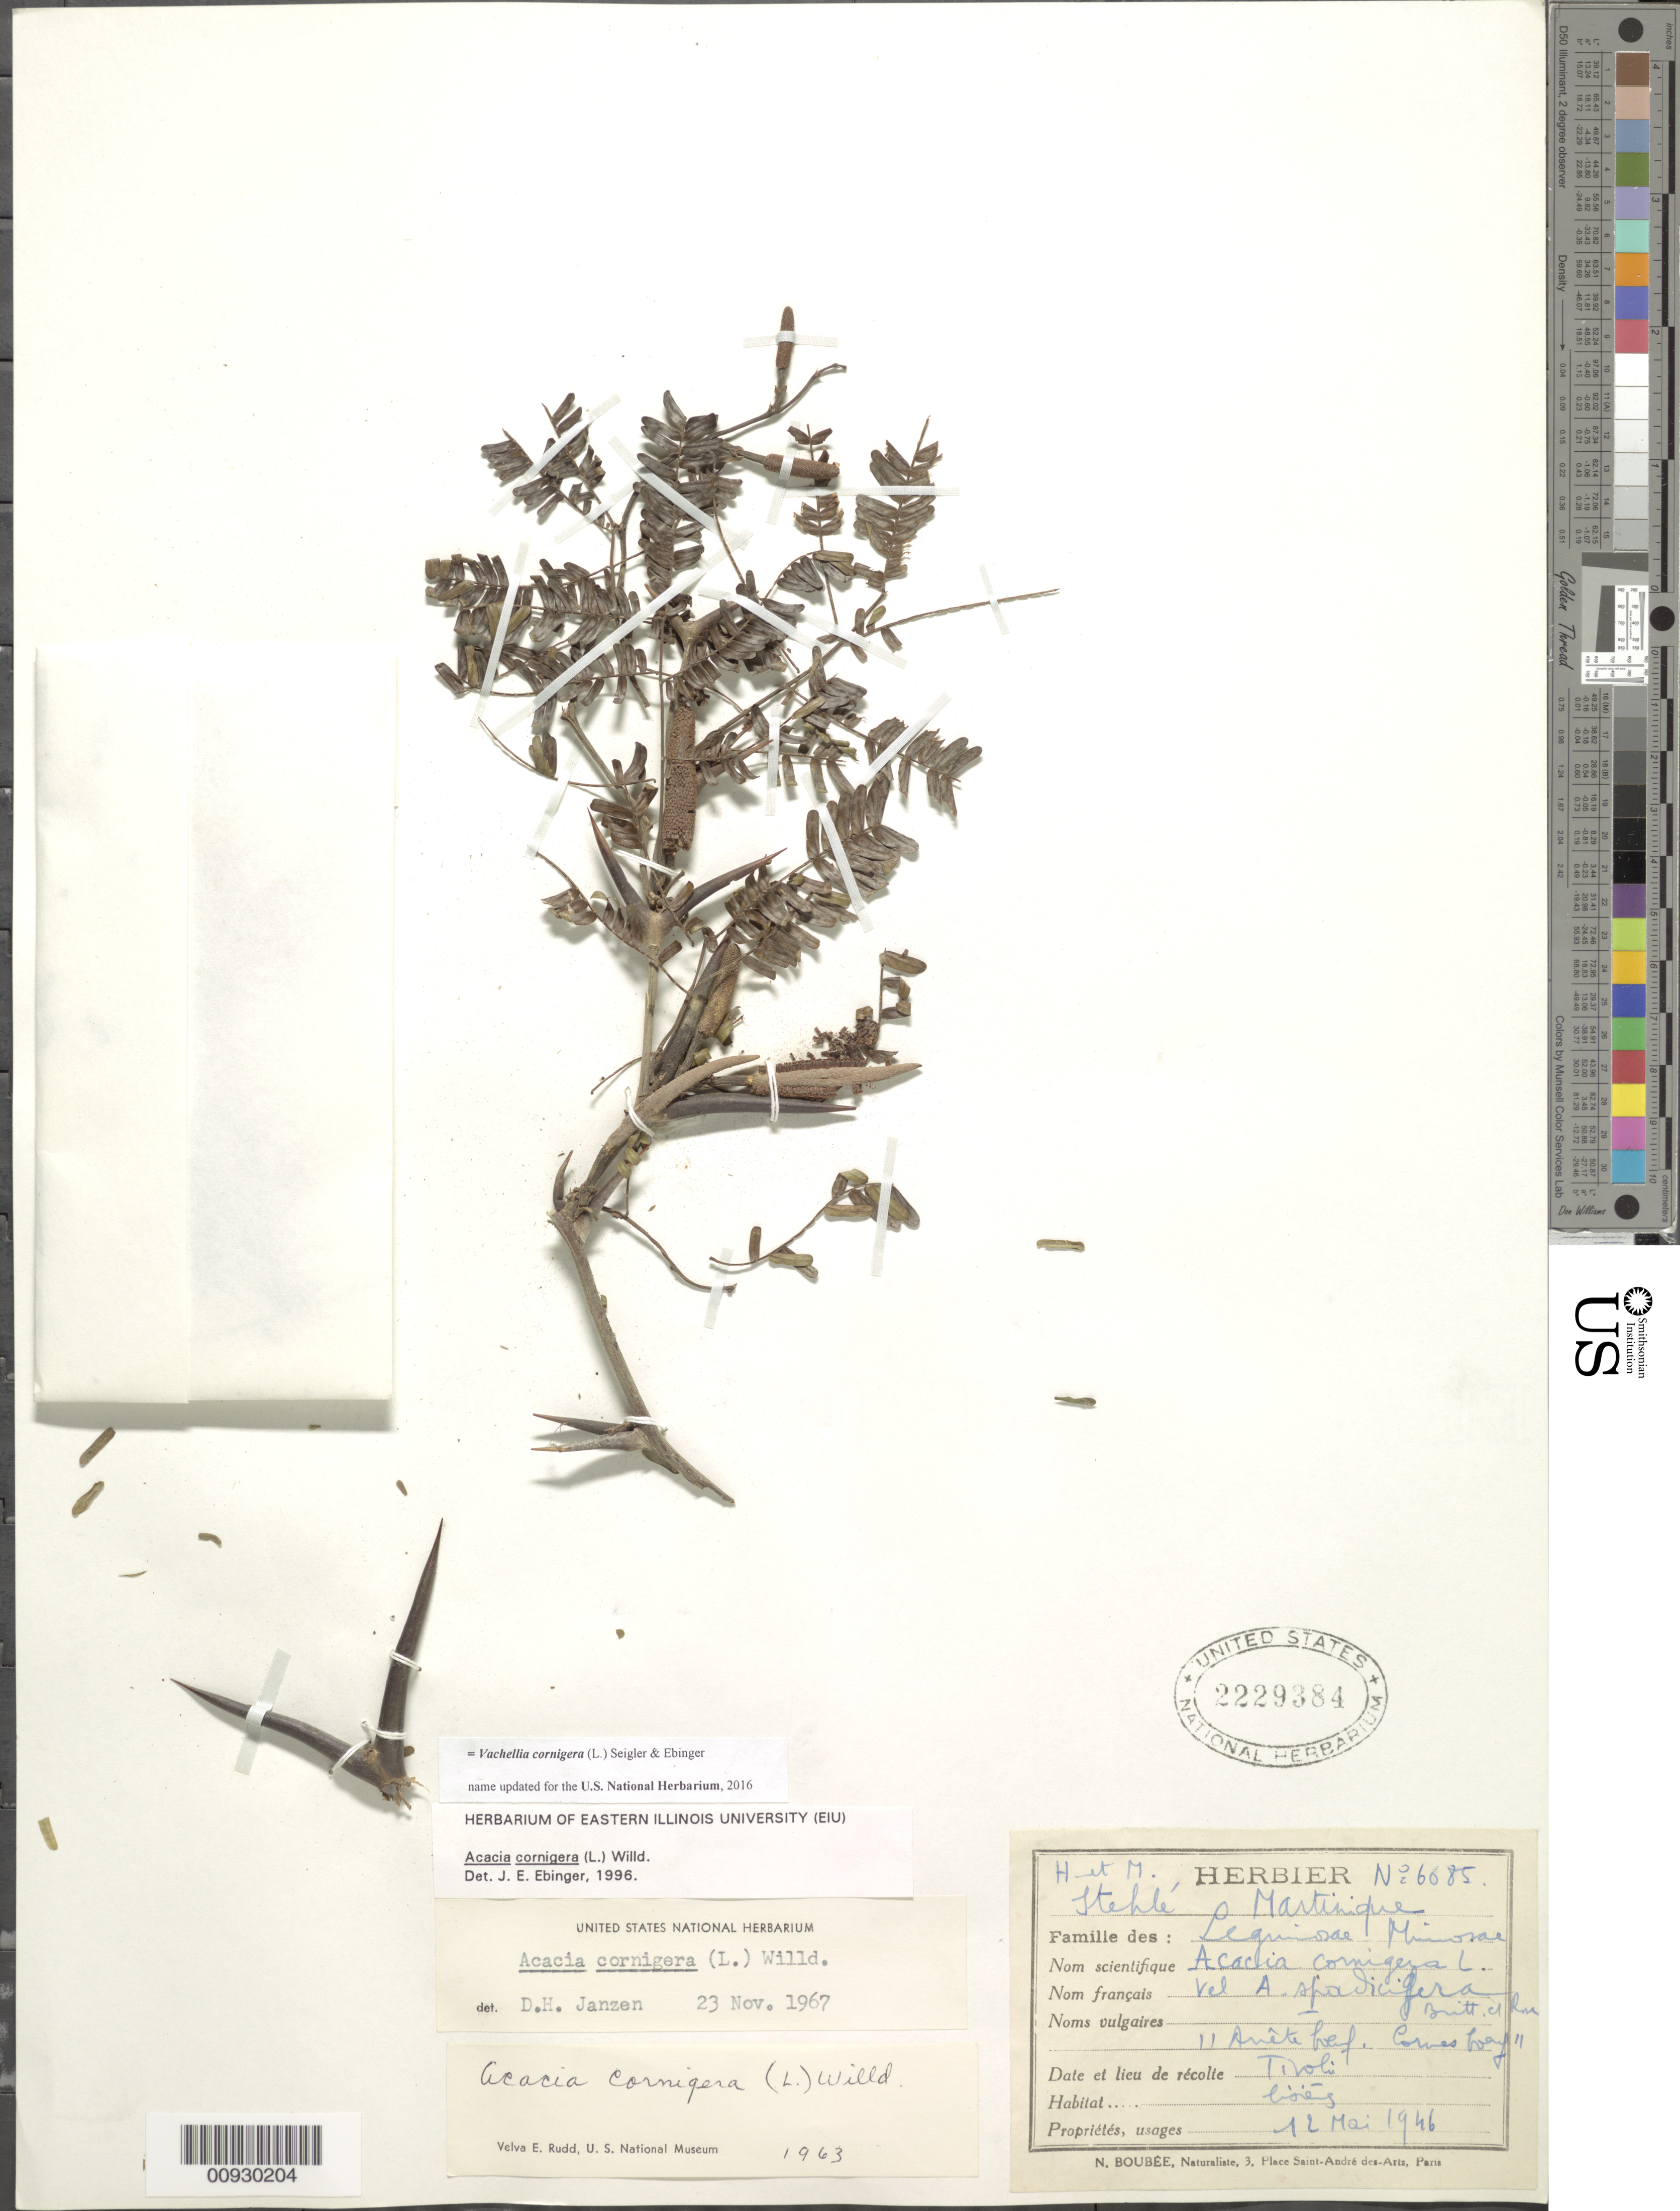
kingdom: Plantae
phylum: Tracheophyta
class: Magnoliopsida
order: Fabales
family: Fabaceae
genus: Vachellia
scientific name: Vachellia cornigera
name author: (L.) Seigler & Ebinger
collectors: H. Stehlé & M. Stehlé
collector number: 6685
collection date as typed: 12 May 1946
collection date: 1946-05-12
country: Martinique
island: Martinique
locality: Tivoli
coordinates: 0 N, 0 E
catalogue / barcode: US 2229384